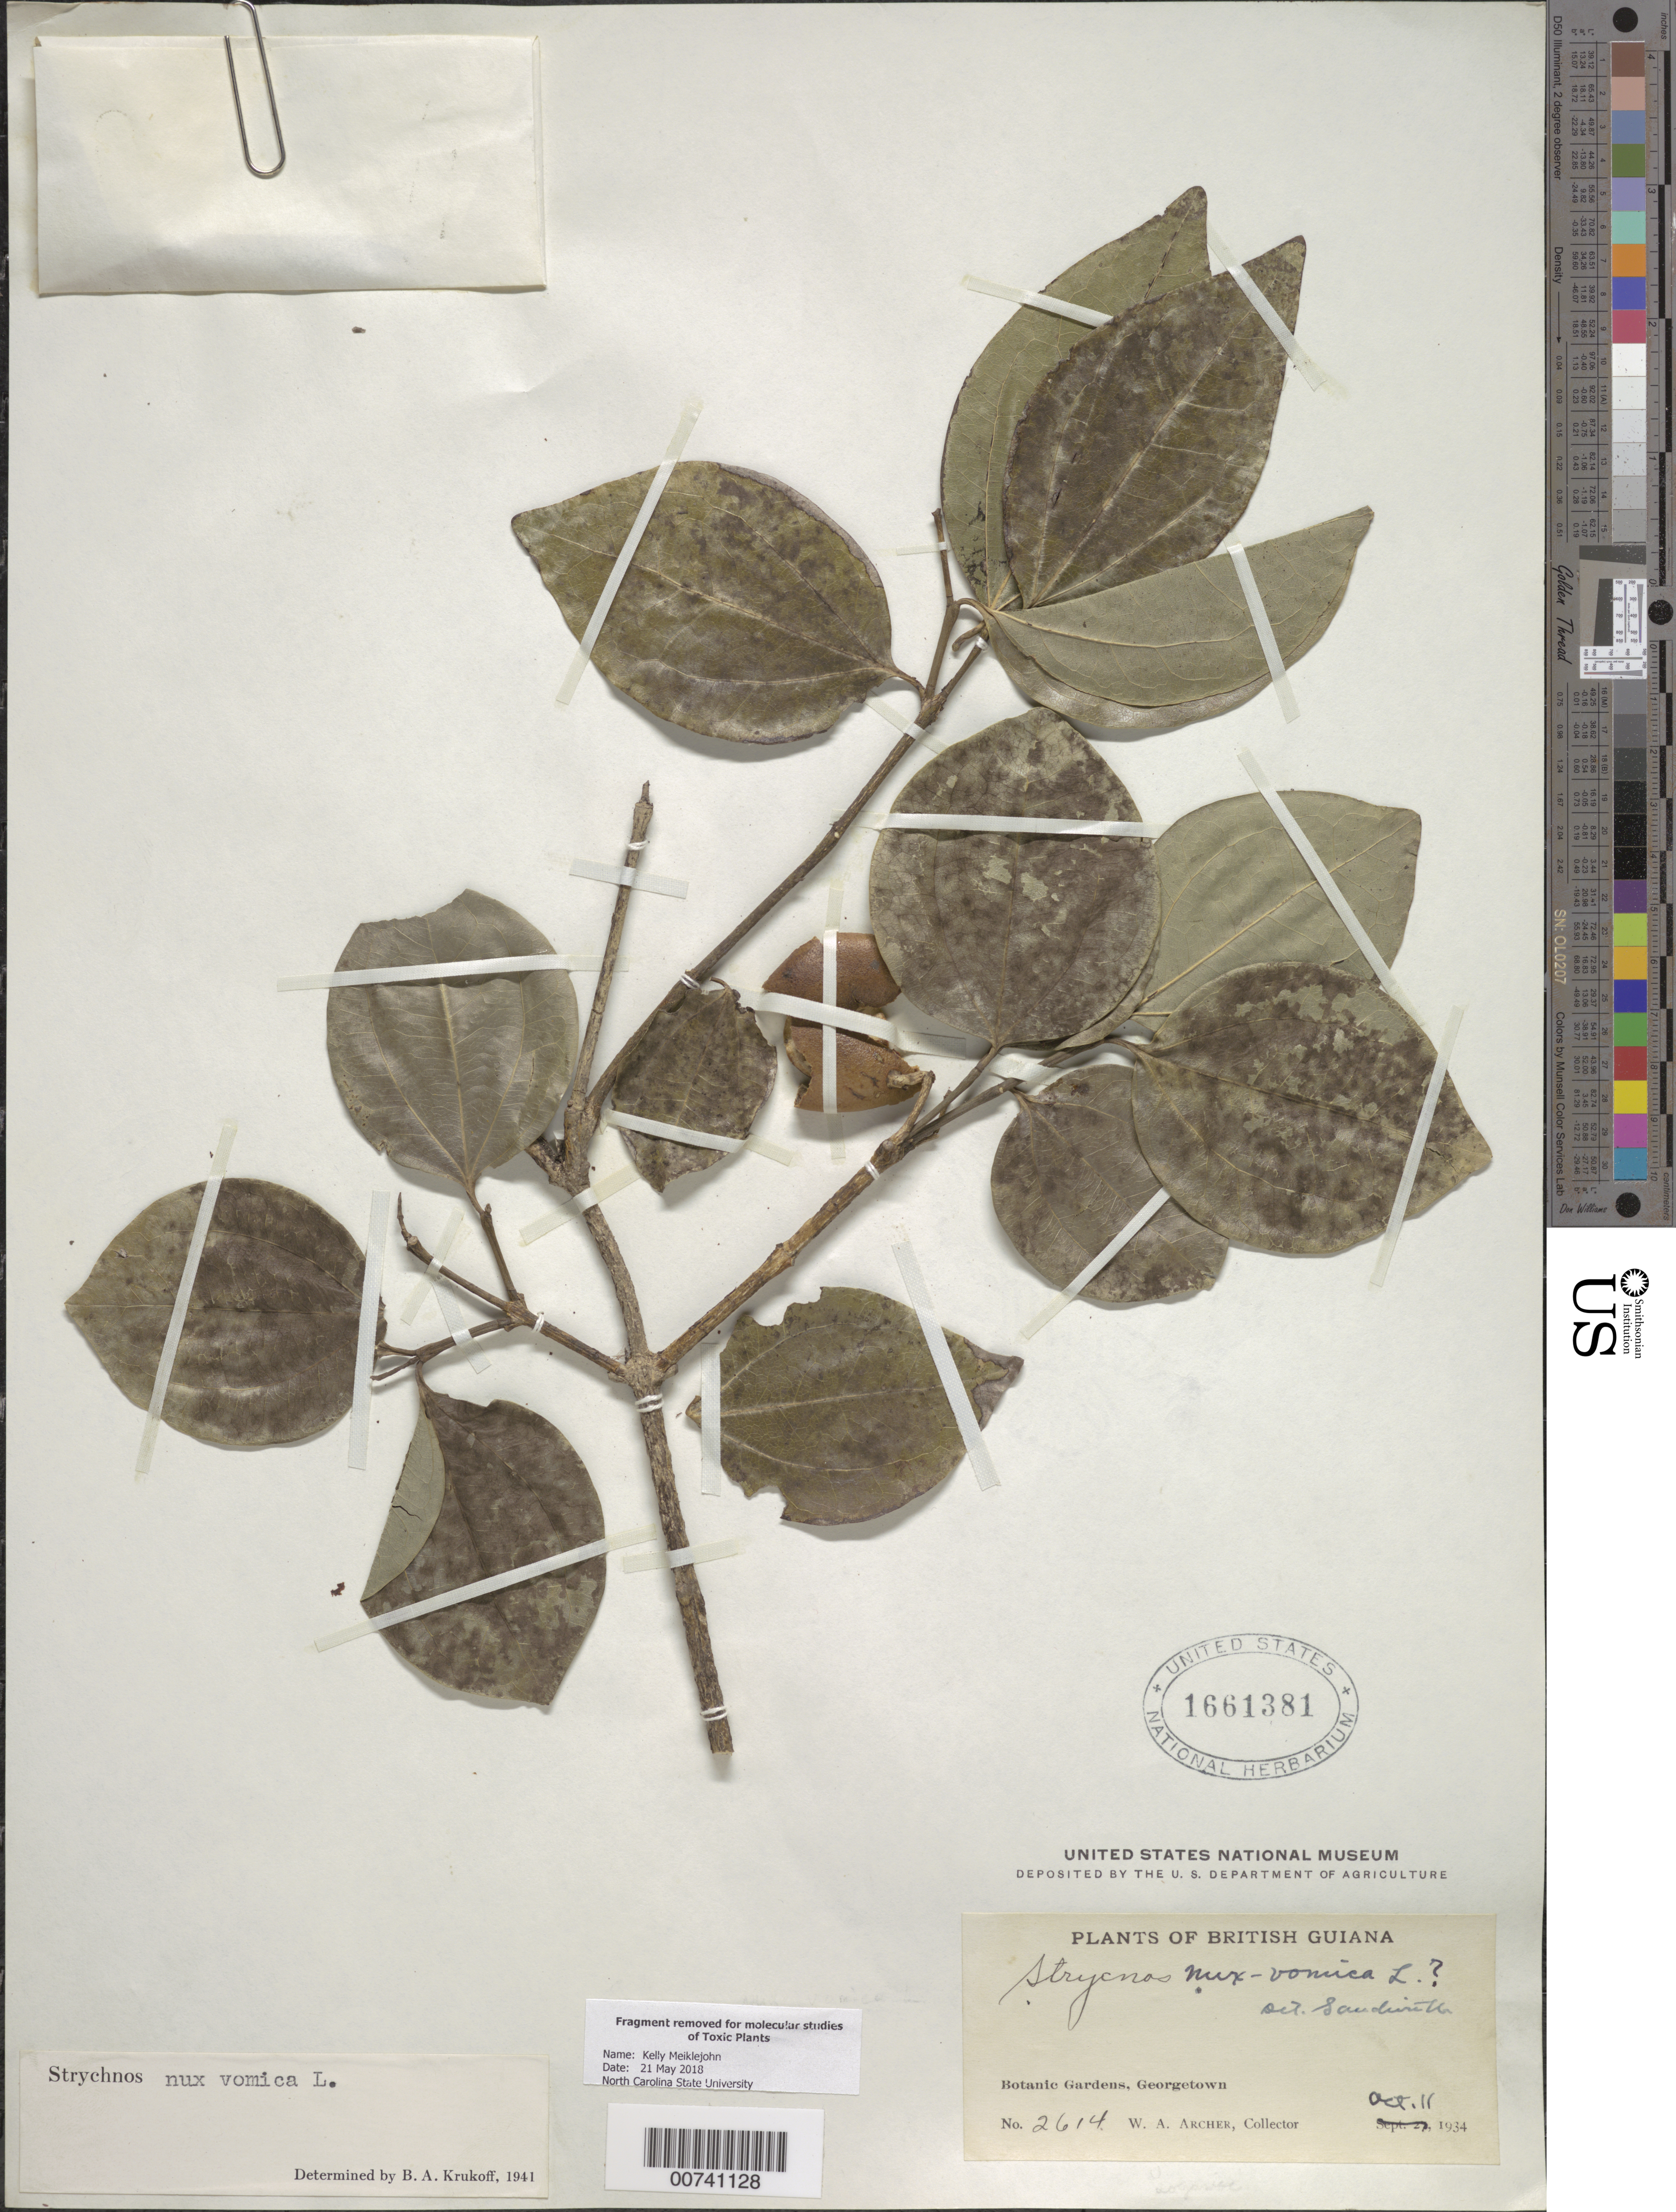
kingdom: Plantae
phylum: Tracheophyta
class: Magnoliopsida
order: Gentianales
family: Loganiaceae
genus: Strychnos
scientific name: Strychnos nux-vomica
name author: L.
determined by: Krukoff, B. A.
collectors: W. A. Archer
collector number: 2614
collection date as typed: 11-Oct-34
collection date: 1934-10-11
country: Guyana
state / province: Demerara-Mahaica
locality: Georgetown, Botanic Gardens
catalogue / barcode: US 1661381